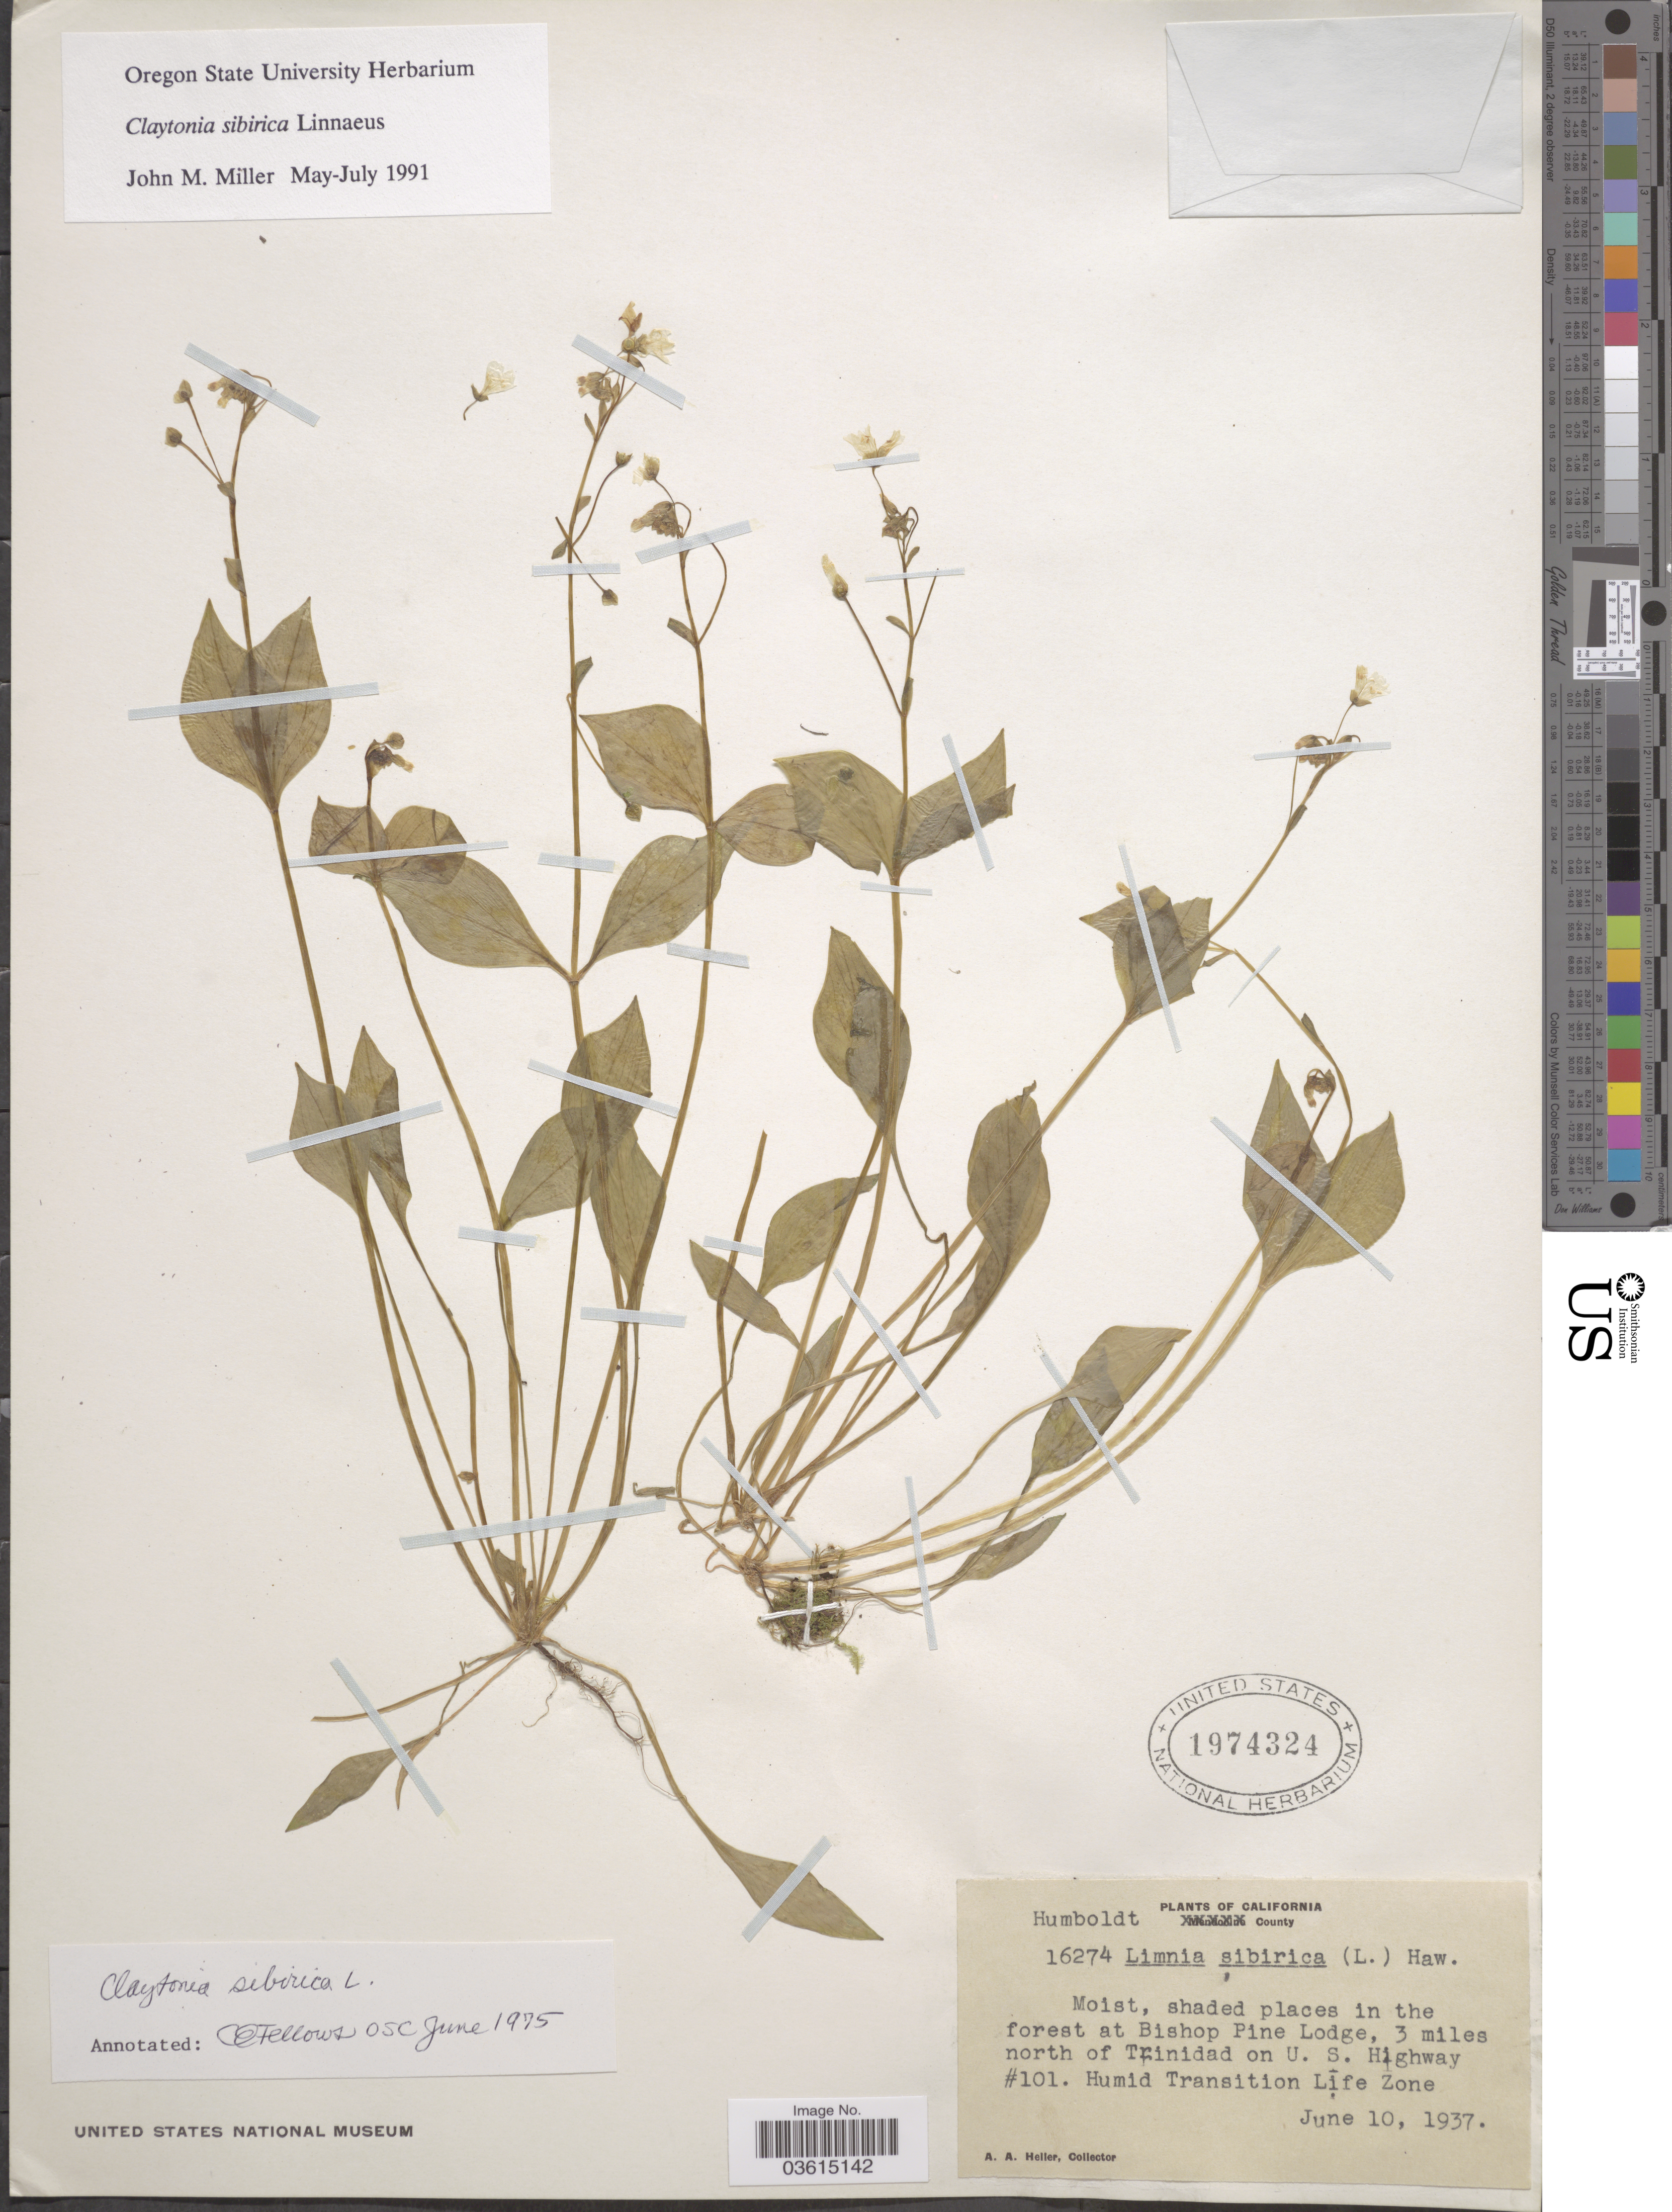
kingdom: Plantae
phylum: Tracheophyta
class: Magnoliopsida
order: Caryophyllales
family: Montiaceae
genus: Claytonia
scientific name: Claytonia sibirica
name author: L.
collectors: A. A. Heller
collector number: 16274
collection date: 1937-06-10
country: United States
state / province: California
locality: Shaded places in the forest at Bishop Pine Lodge, 3 miles north of Trinidad on U. S. Highway #101. Humid Transition Life Zone.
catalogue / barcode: US 1974324